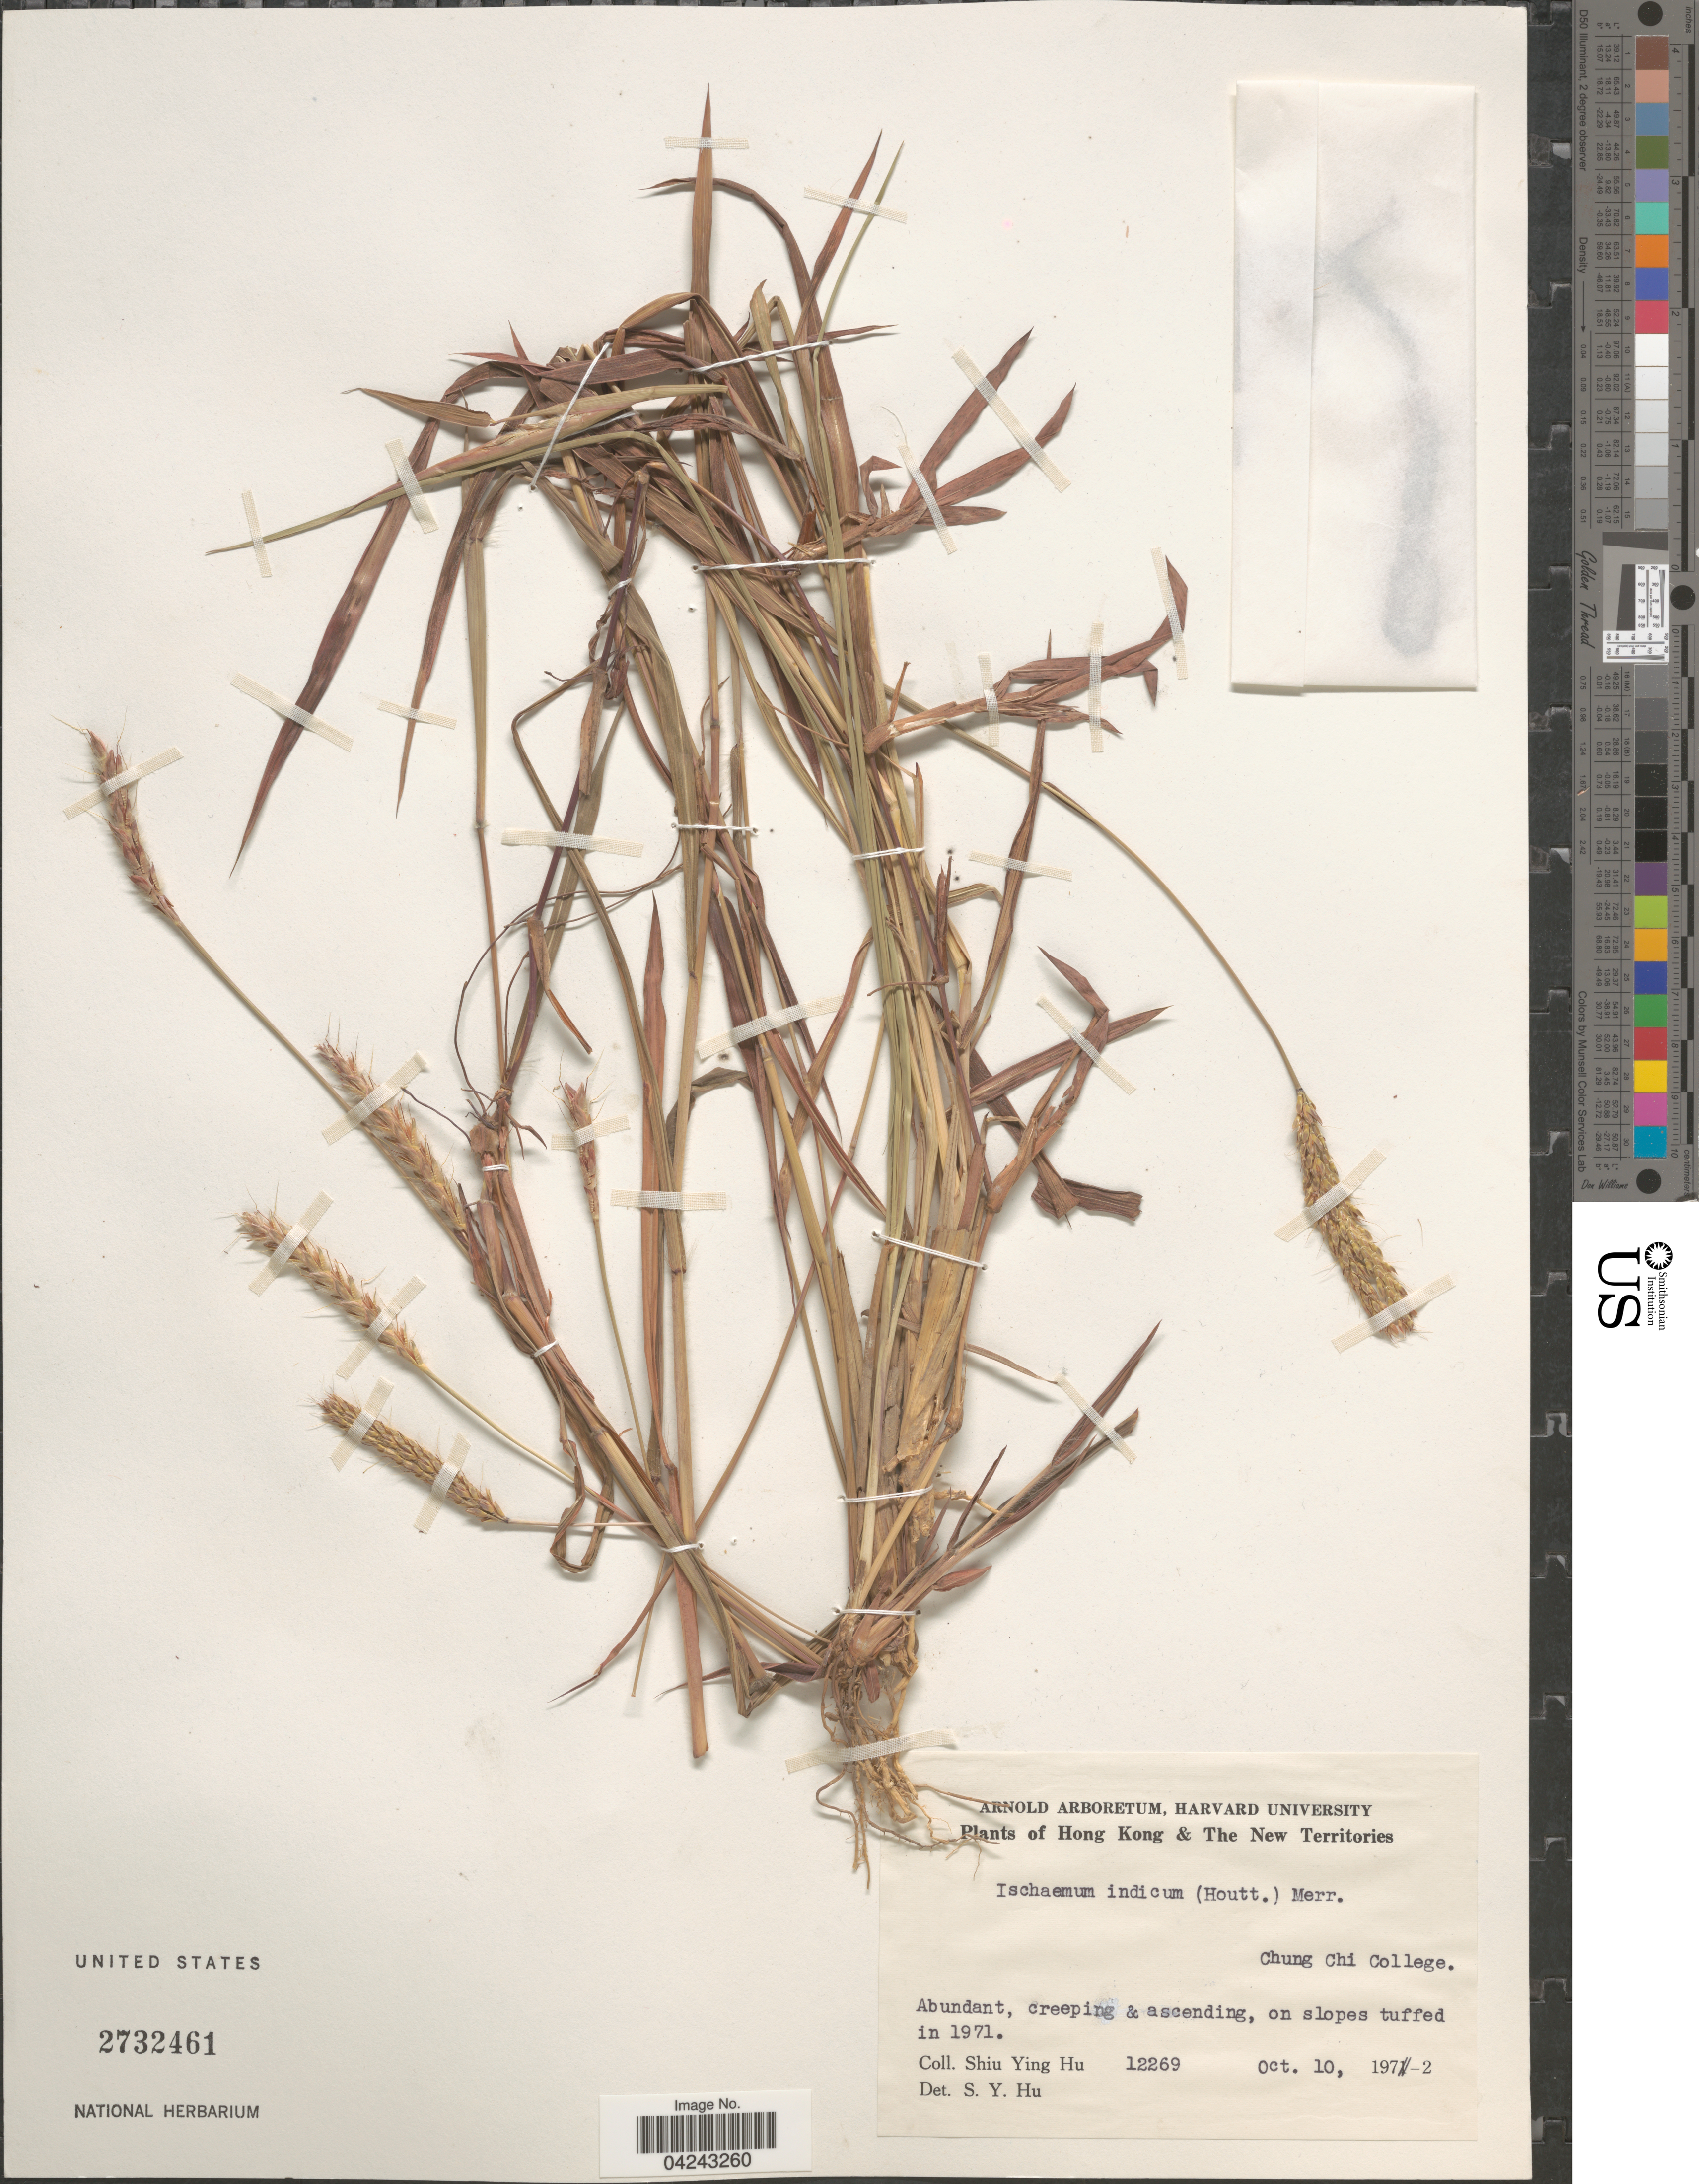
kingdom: Plantae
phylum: Tracheophyta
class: Liliopsida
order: Poales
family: Poaceae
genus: Ischaemum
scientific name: Ischaemum ciliare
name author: Retz.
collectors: S. Y. Hu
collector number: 12269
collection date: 1972-10-10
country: China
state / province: Hong Kong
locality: The New Territories. Chung Chi College.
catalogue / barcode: US 2732461